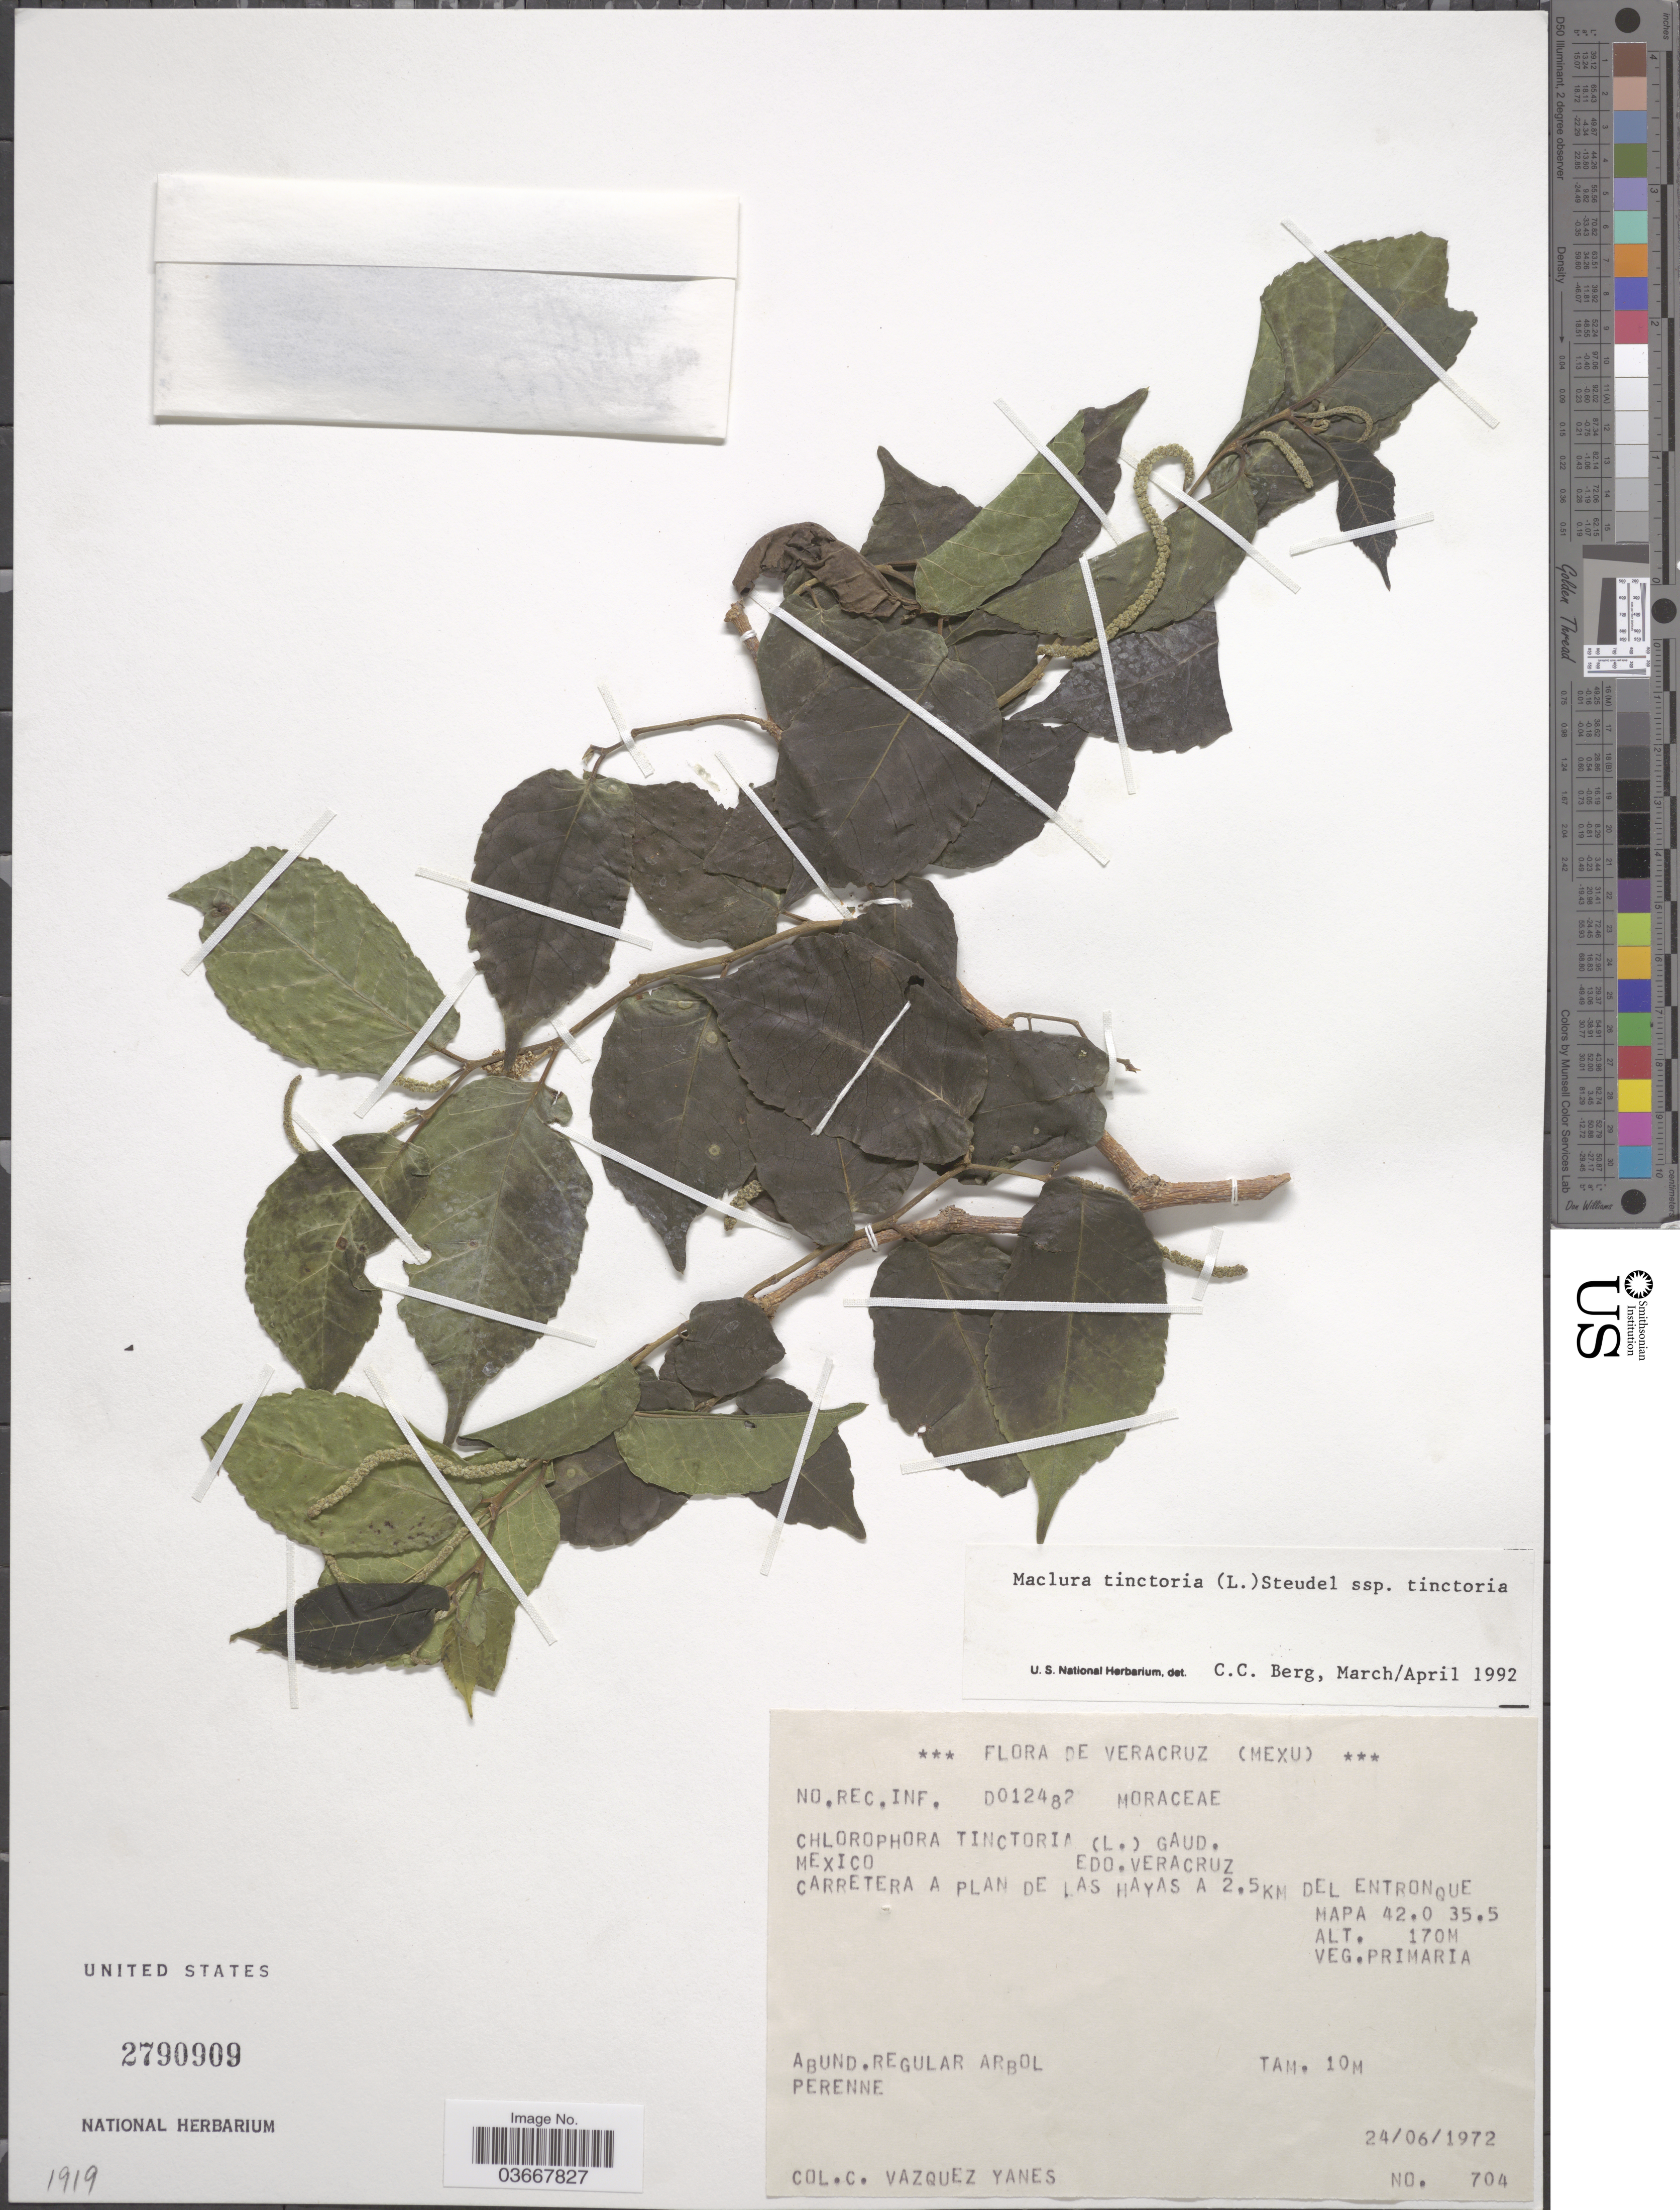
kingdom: Plantae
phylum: Tracheophyta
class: Magnoliopsida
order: Rosales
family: Moraceae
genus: Maclura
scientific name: Maclura tinctoria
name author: (L.) D. Don ex Steud.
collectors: C. Vazquez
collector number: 704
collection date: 1972-06-24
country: Mexico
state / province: Veracruz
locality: Edo. Veracruz. Carretera a plan de las Hayas a 2.5 km del Entronque. Mapa 42.0 35.5.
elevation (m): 170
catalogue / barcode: US 2790909